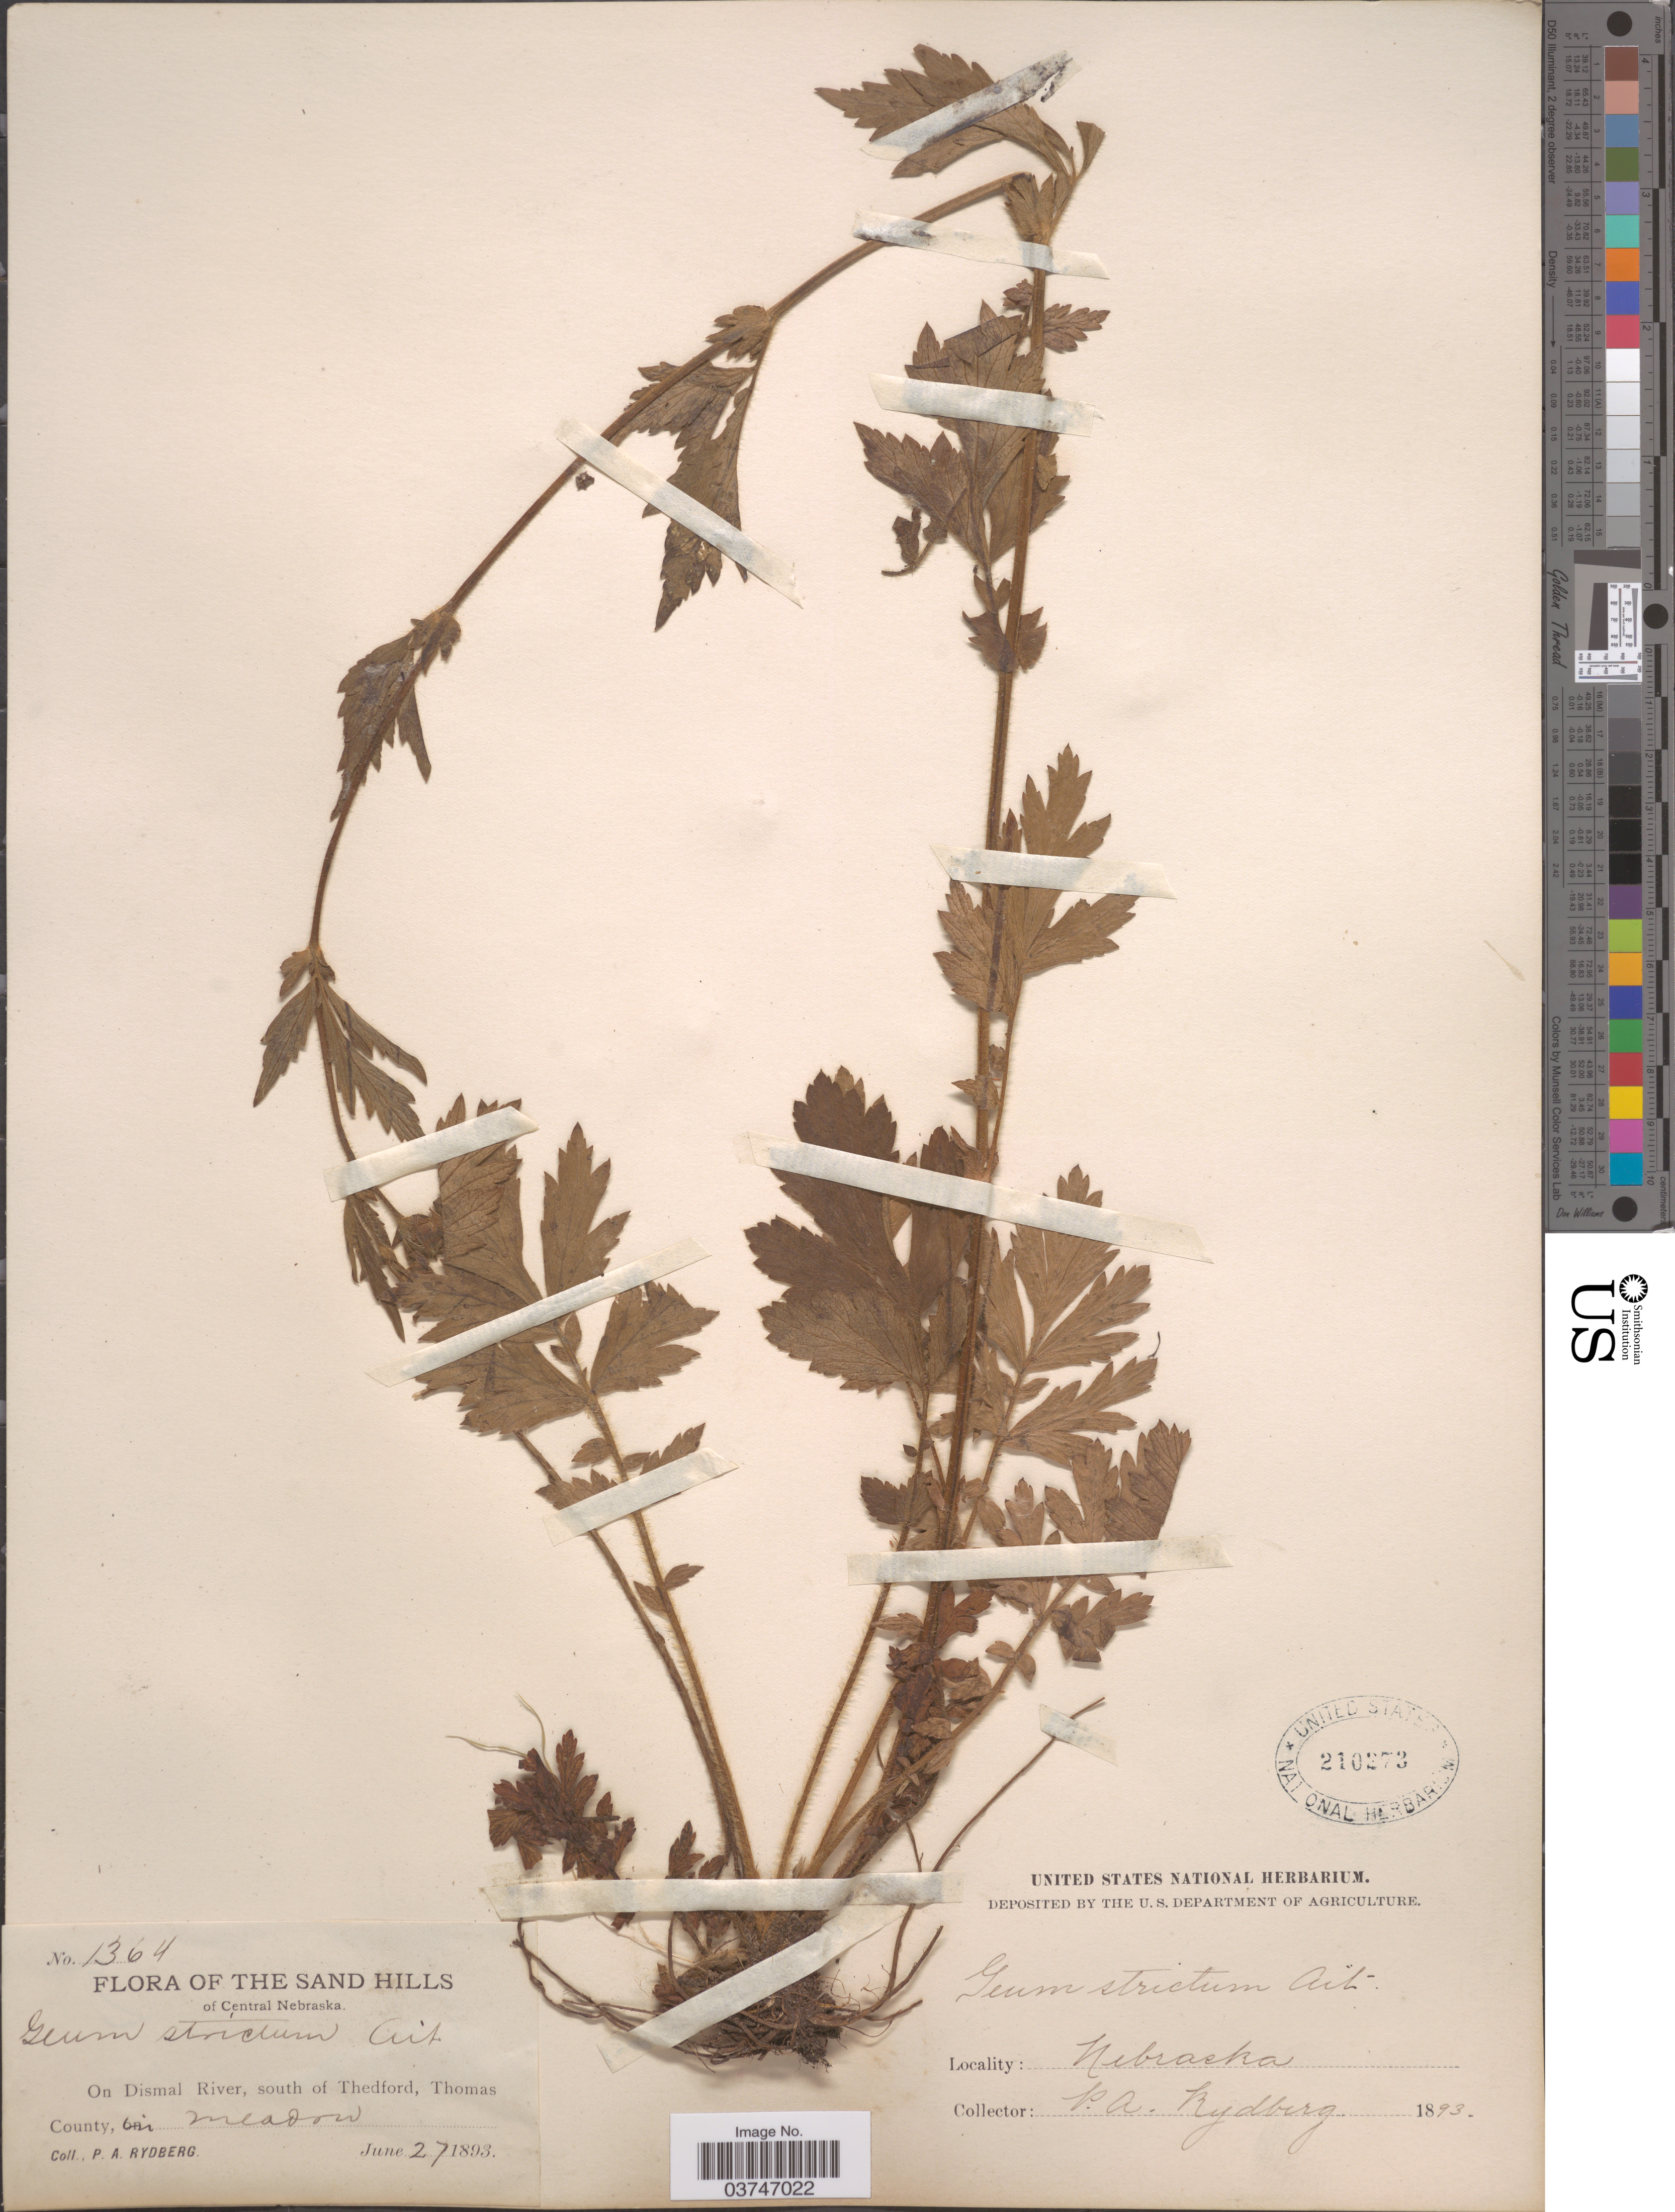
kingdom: Plantae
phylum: Tracheophyta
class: Magnoliopsida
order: Rosales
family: Rosaceae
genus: Geum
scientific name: Geum aleppicum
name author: Jacq.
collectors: P. A. Rydberg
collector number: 1364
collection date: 1893-06-27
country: United States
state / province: Nebraska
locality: Sand Hills of Central Nebraska. On Dismal River, south of Thedford, Thomas County.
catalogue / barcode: US 210273